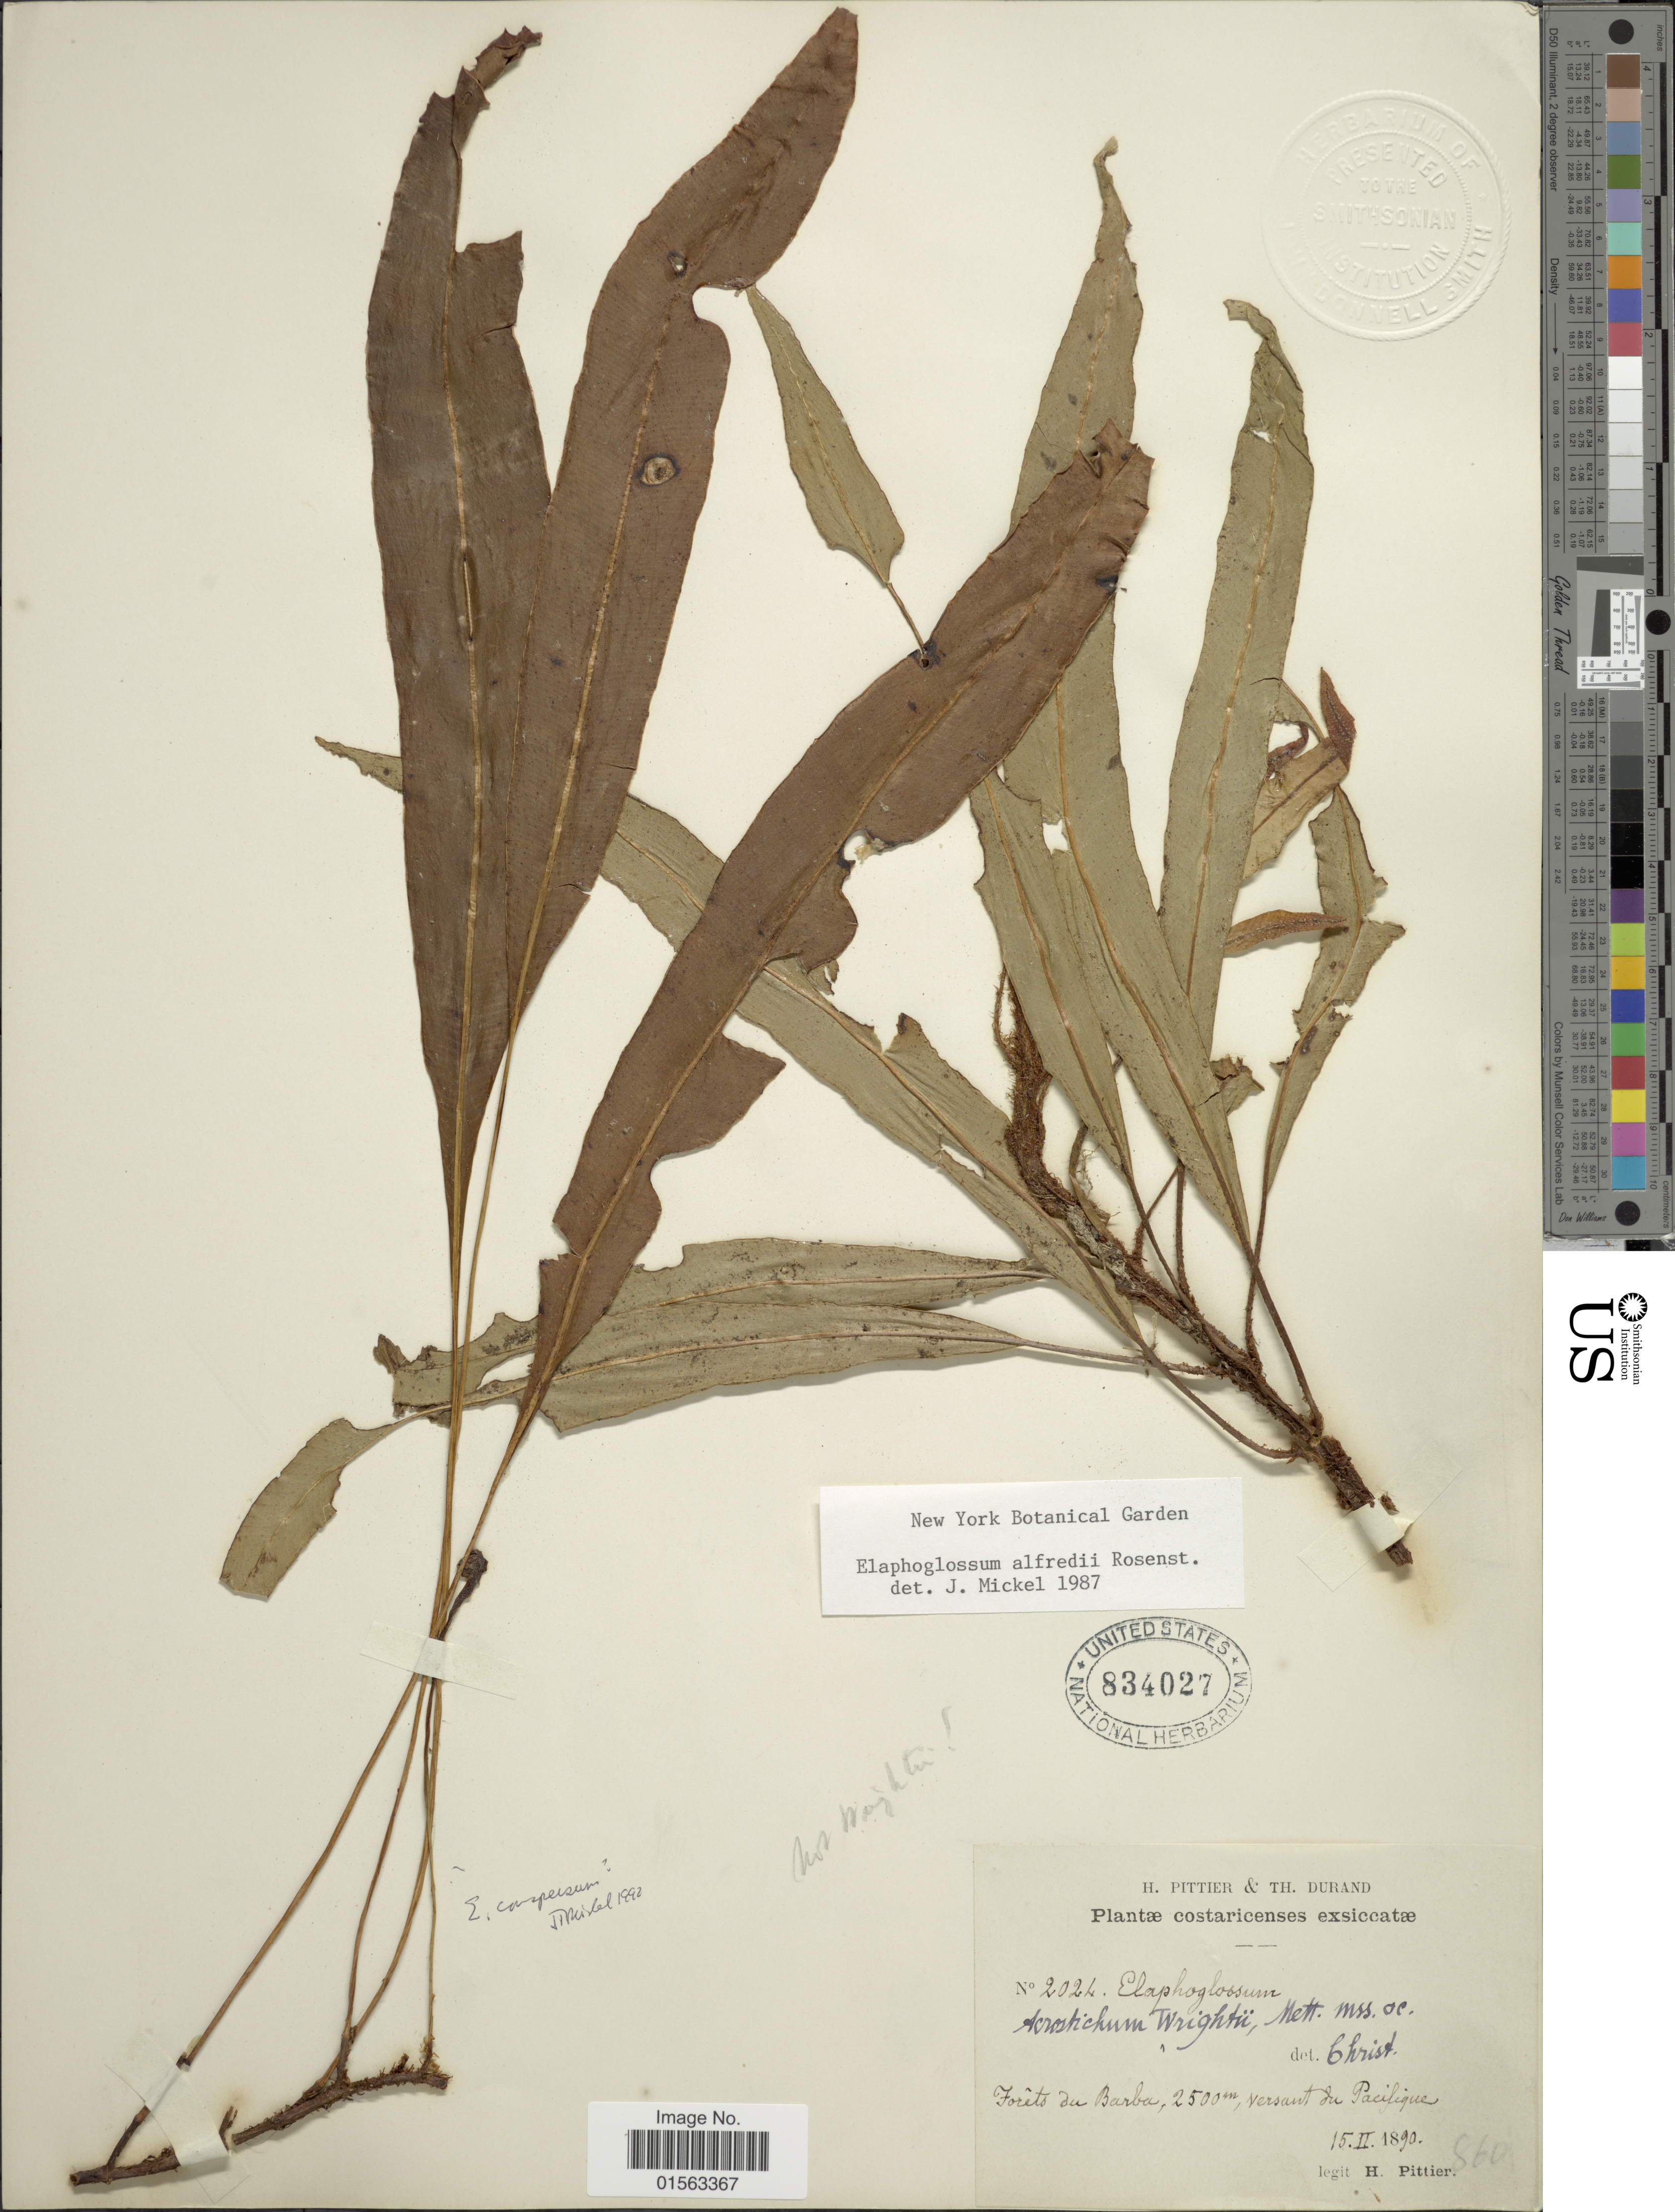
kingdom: Plantae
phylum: Tracheophyta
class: Polypodiopsida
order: Polypodiales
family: Dryopteridaceae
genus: Elaphoglossum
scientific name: Elaphoglossum alfredii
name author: Rosenst.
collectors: H. F. Pittier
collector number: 2024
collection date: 1890-02-15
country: Costa Rica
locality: Costaricenses, Forets du Barba, versant du Pacifique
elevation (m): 2500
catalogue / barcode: US 834027